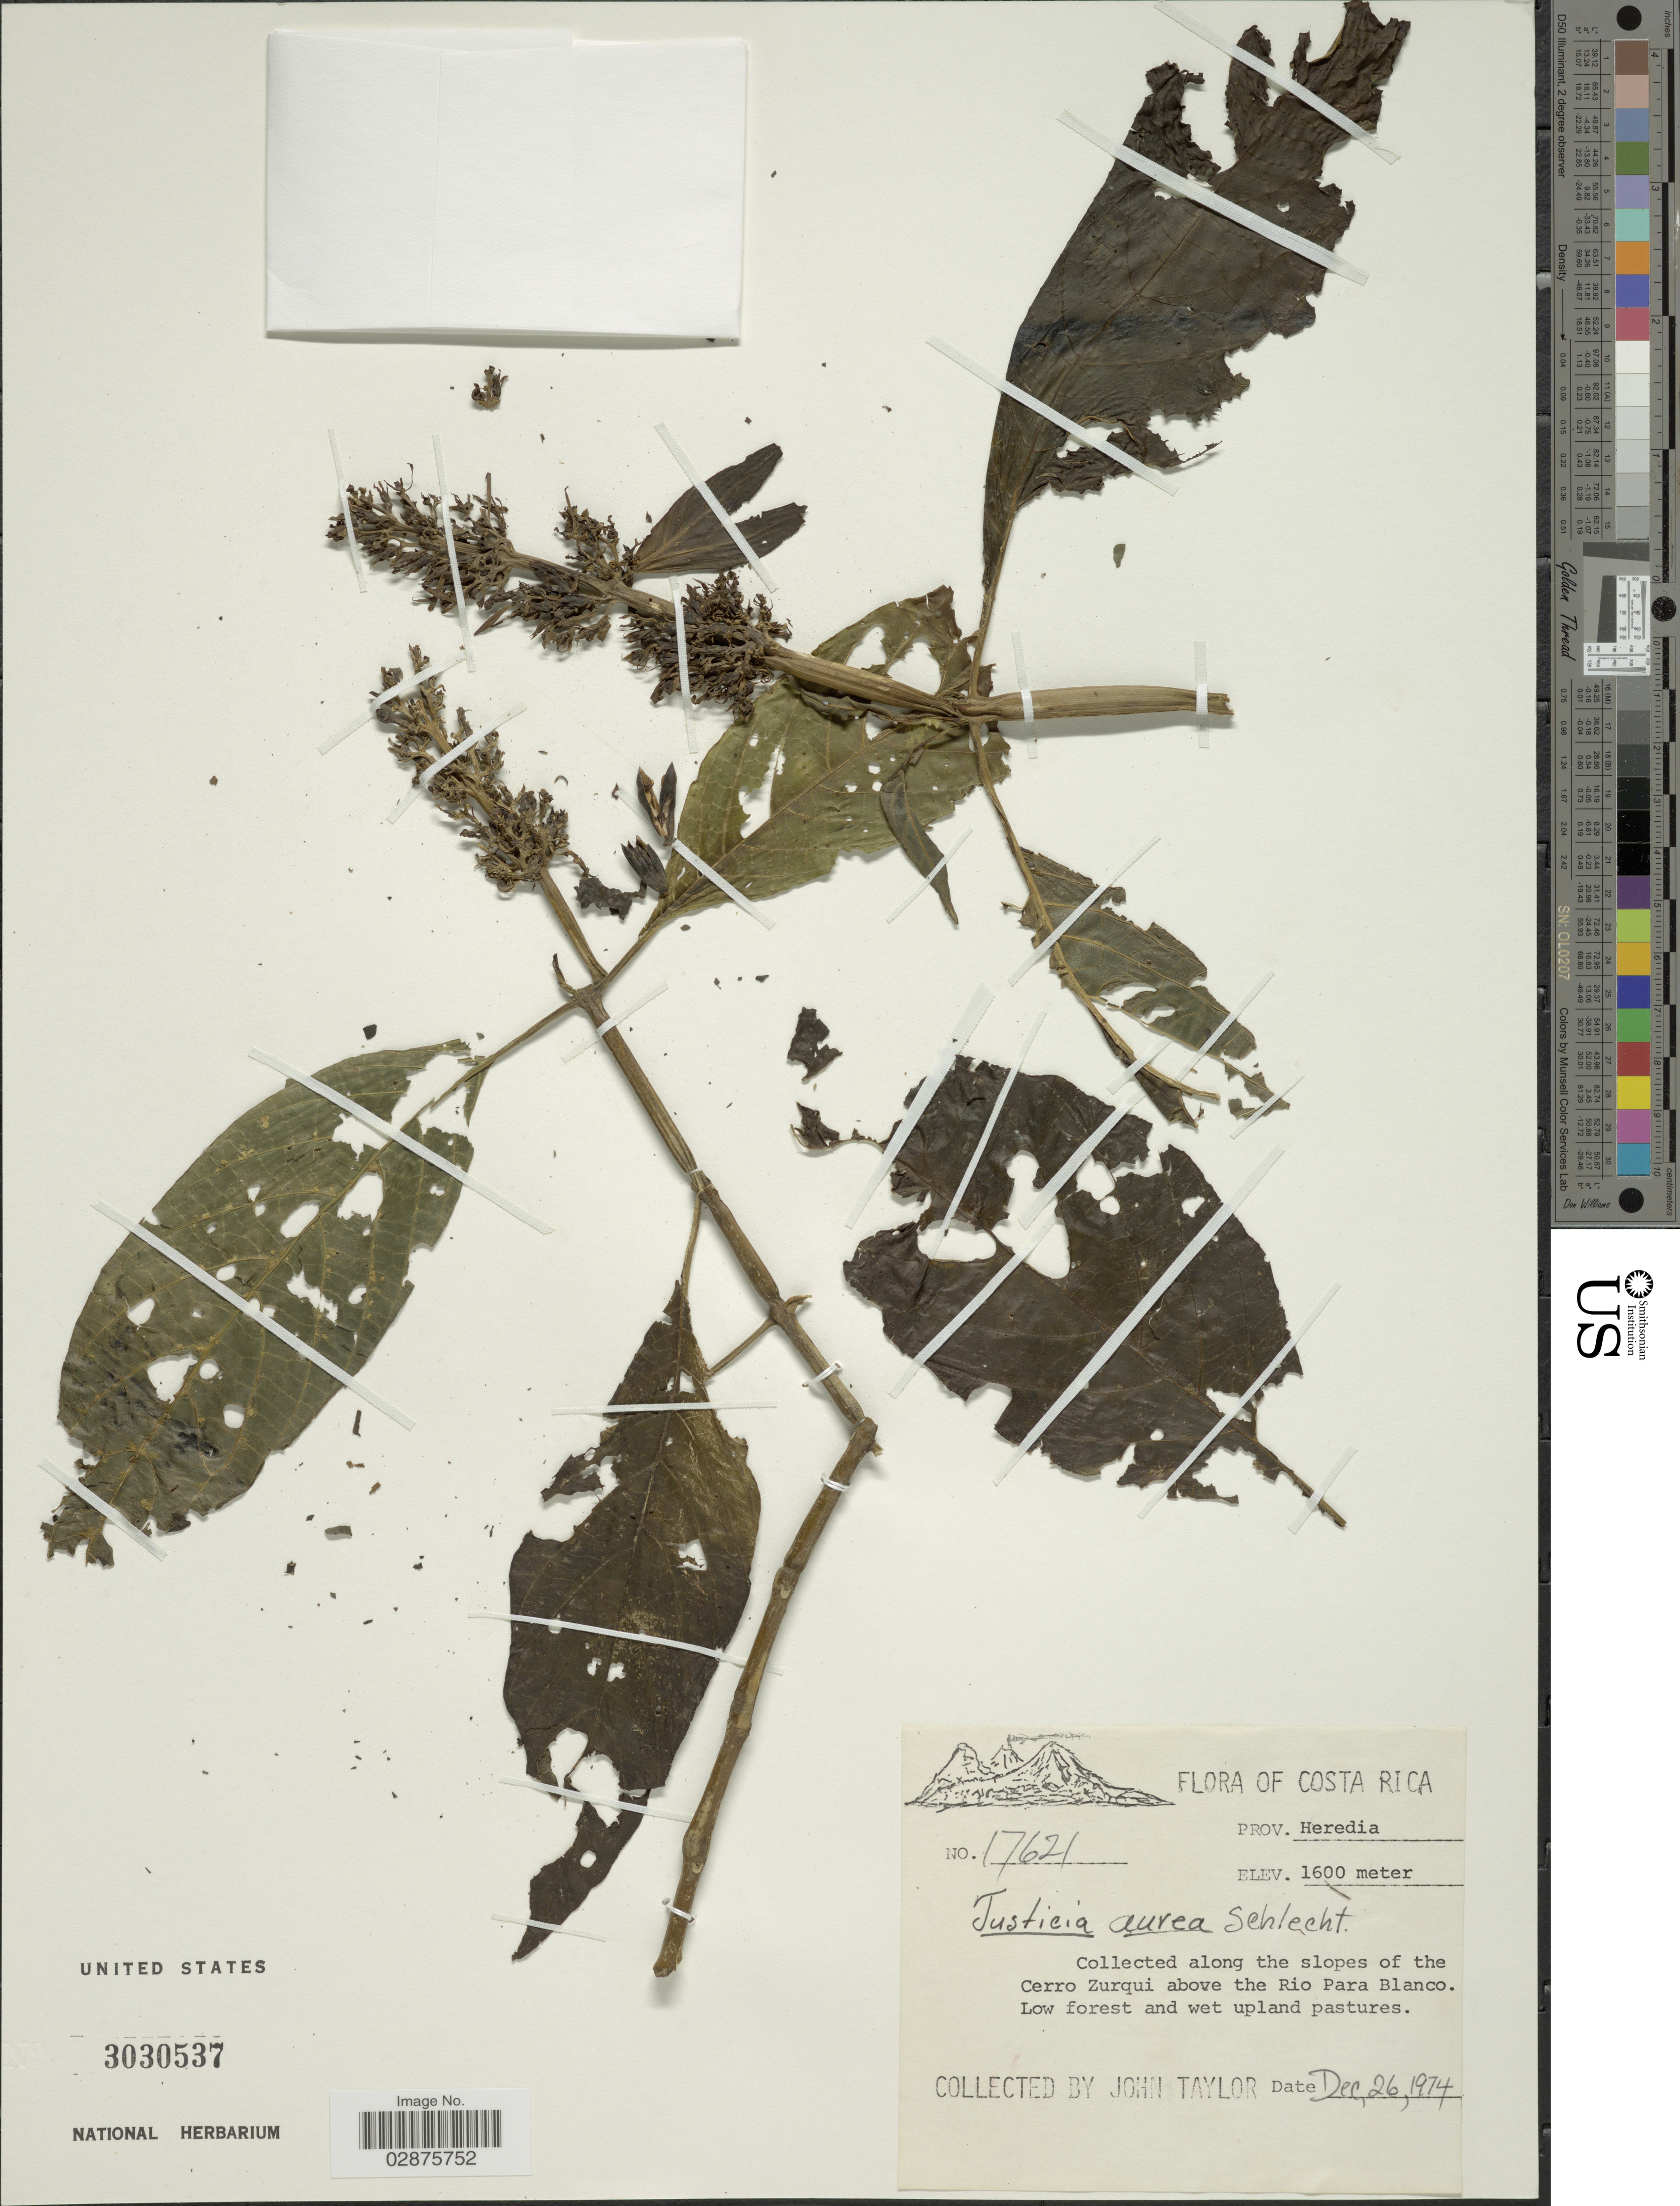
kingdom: Plantae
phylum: Tracheophyta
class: Magnoliopsida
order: Lamiales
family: Acanthaceae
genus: Justicia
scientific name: Justicia aurea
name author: Schltdl.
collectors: J. Taylor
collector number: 17621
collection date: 1974-12-26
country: Costa Rica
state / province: Heredia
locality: Along the slopes of the Cerro Zurqui above the Rio Para Blanco.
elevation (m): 1600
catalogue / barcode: US 3030537